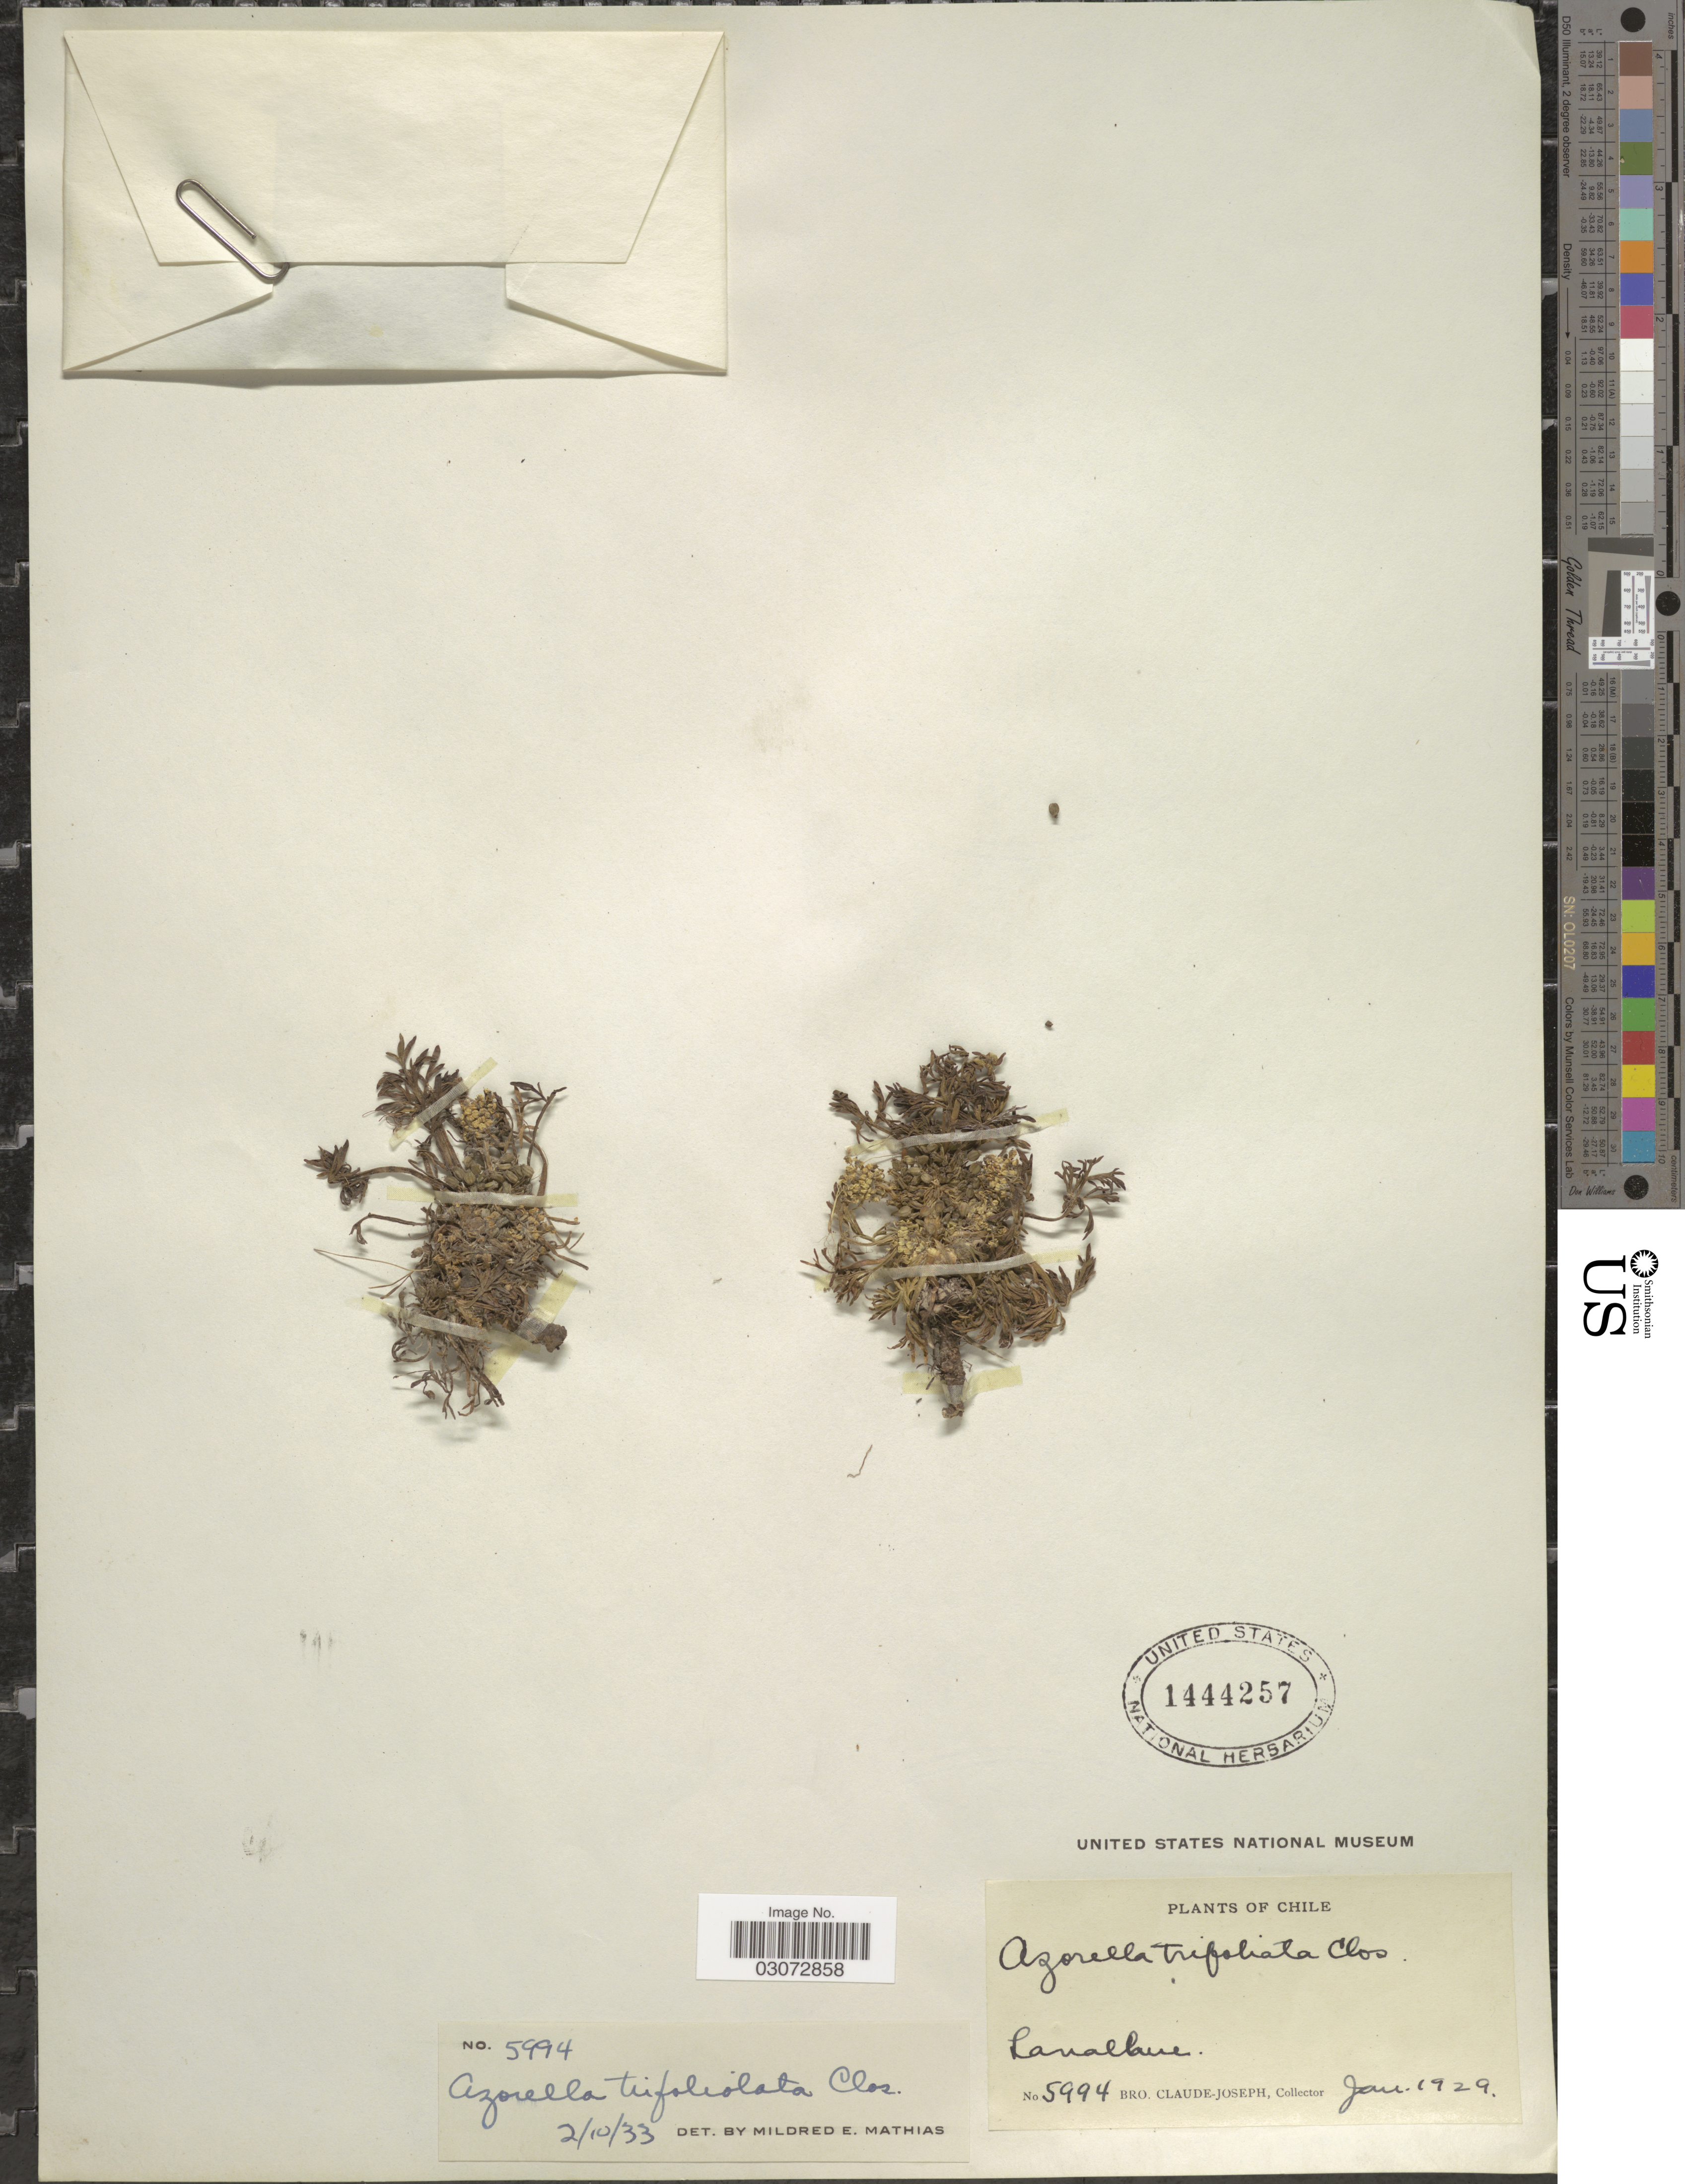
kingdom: Plantae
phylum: Tracheophyta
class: Magnoliopsida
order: Apiales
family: Apiaceae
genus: Azorella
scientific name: Azorella trifoliata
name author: Walp.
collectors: Bro. Claude-Joseph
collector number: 5994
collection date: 1929-01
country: Chile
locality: Lanalhue.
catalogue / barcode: US 1444257